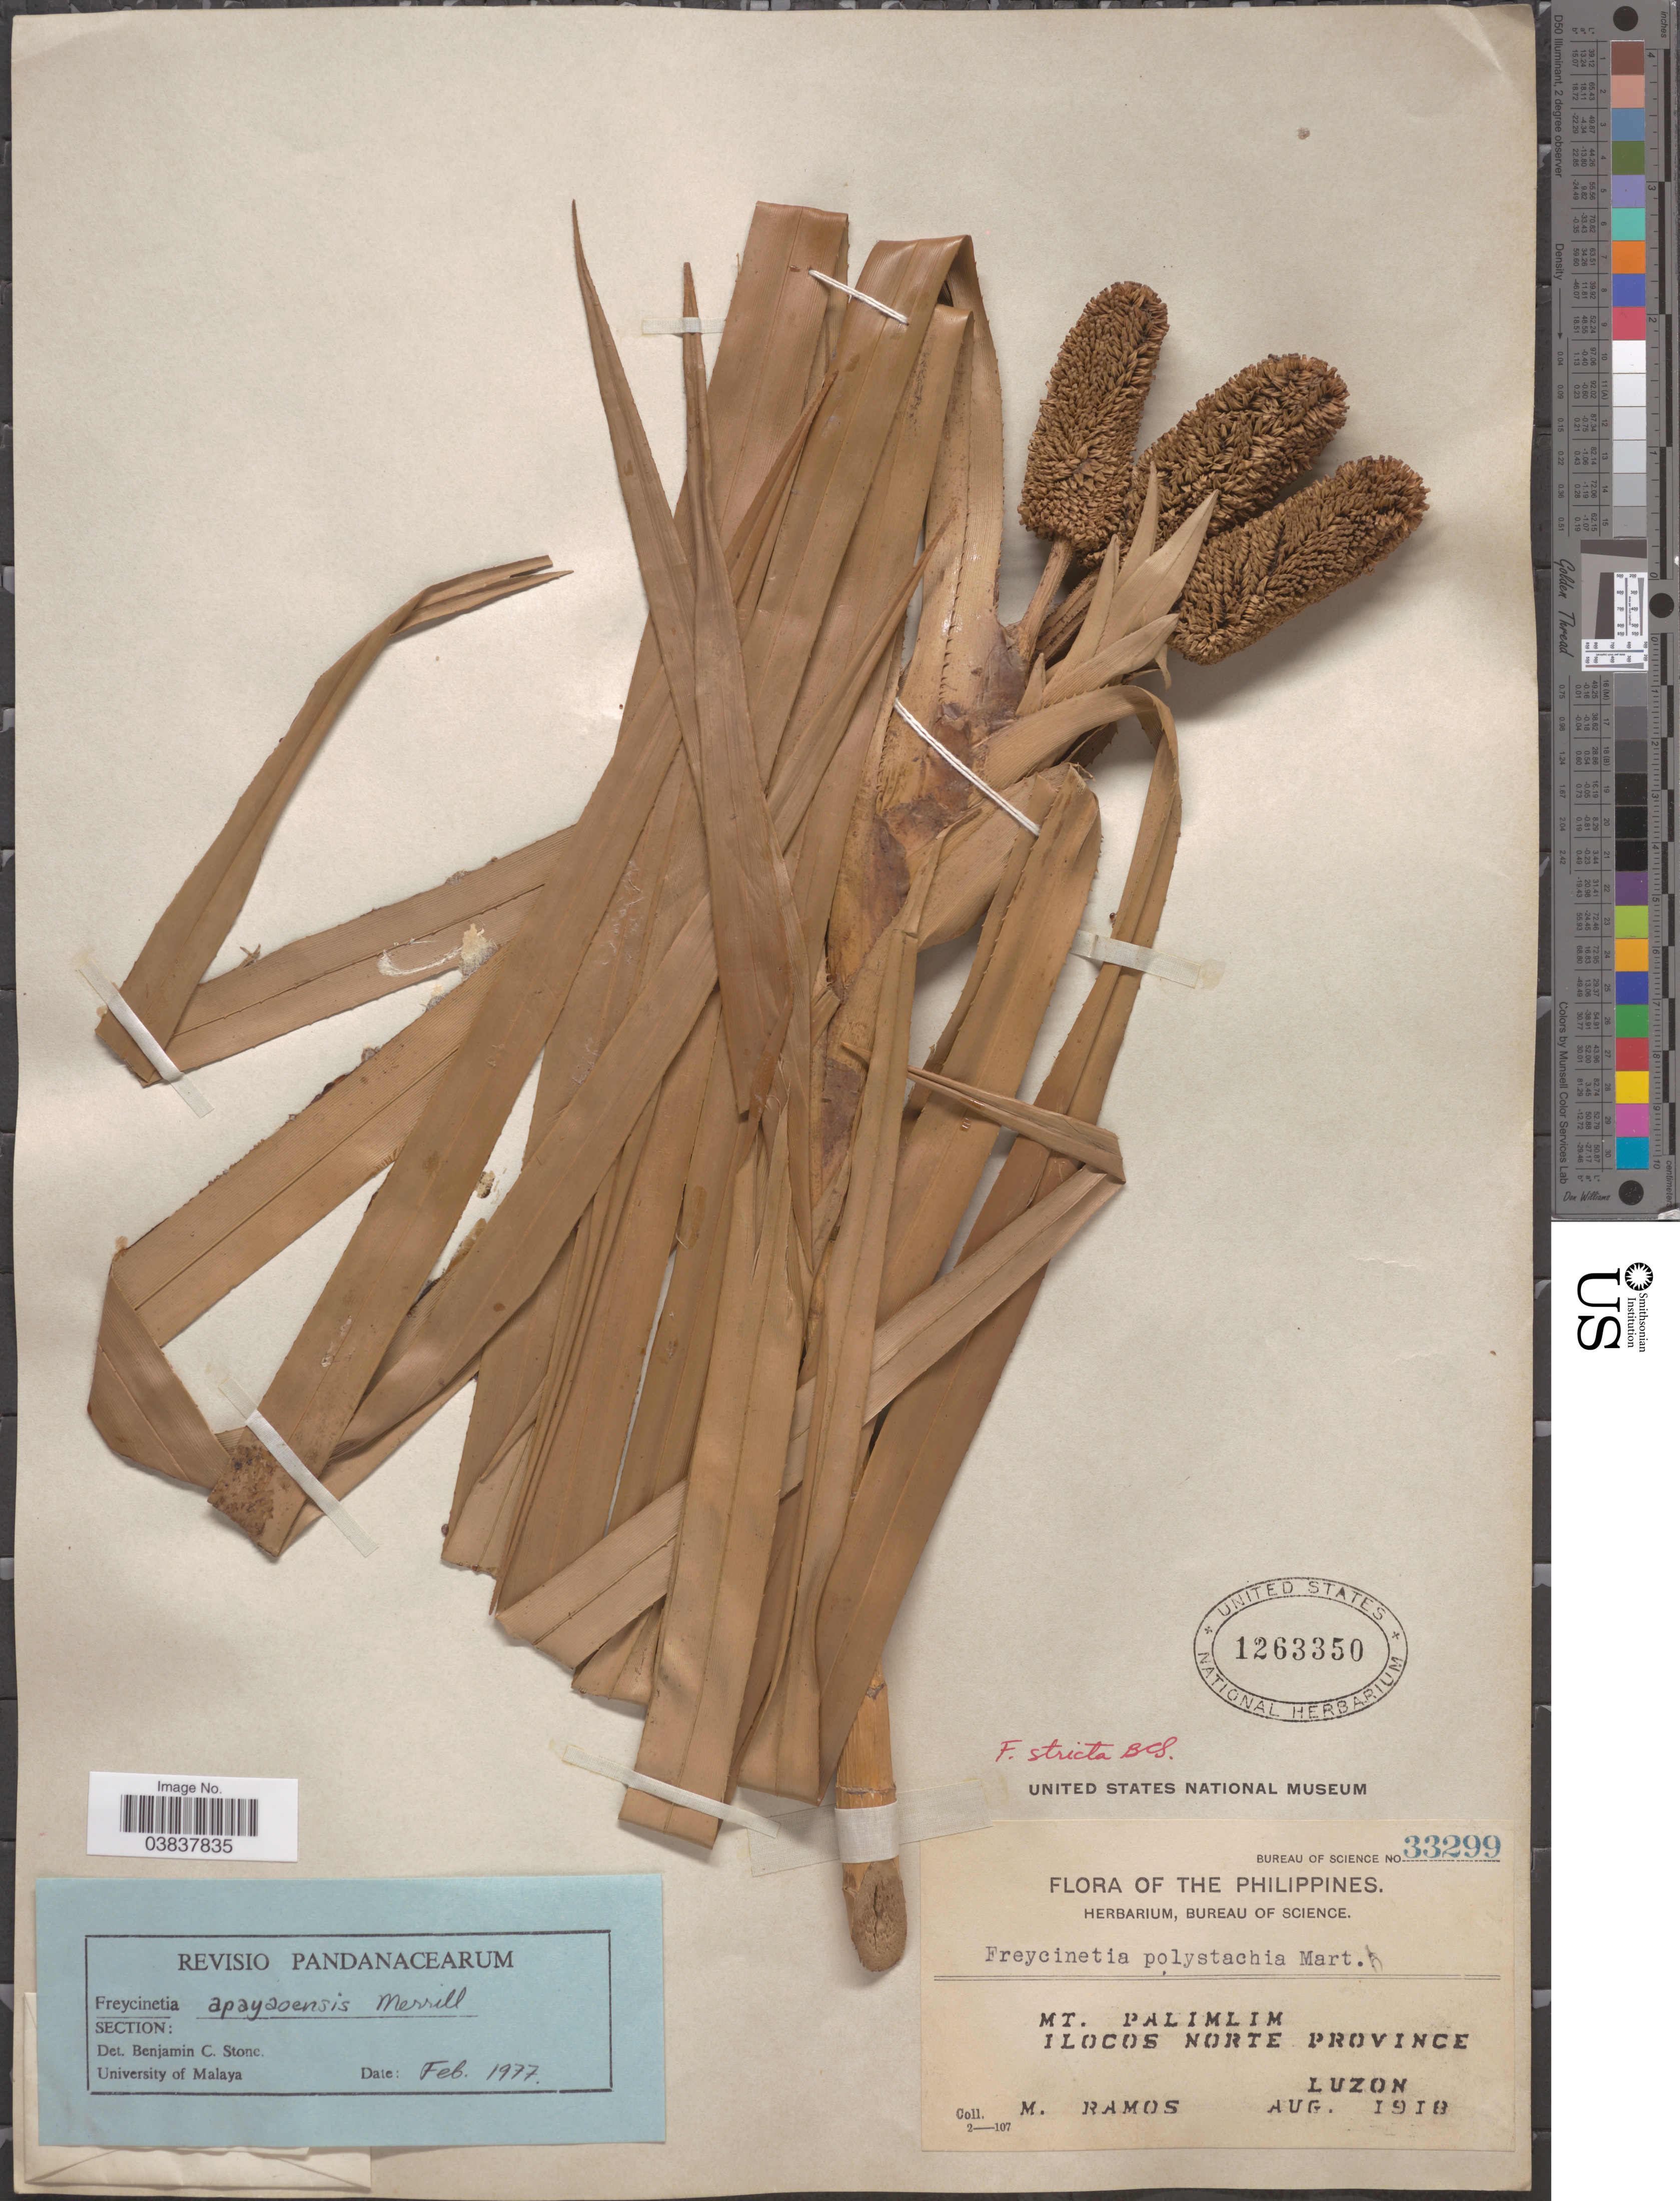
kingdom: Plantae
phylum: Tracheophyta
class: Liliopsida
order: Pandanales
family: Pandanaceae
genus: Freycinetia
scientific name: Freycinetia apayaoensis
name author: Merr.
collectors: M. Ramos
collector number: Bureau of Science 33299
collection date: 1918-08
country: Philippines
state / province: Ilocos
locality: Mt. Palimlim, Ilocos Norte Province, Luzon.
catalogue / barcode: US 1263350